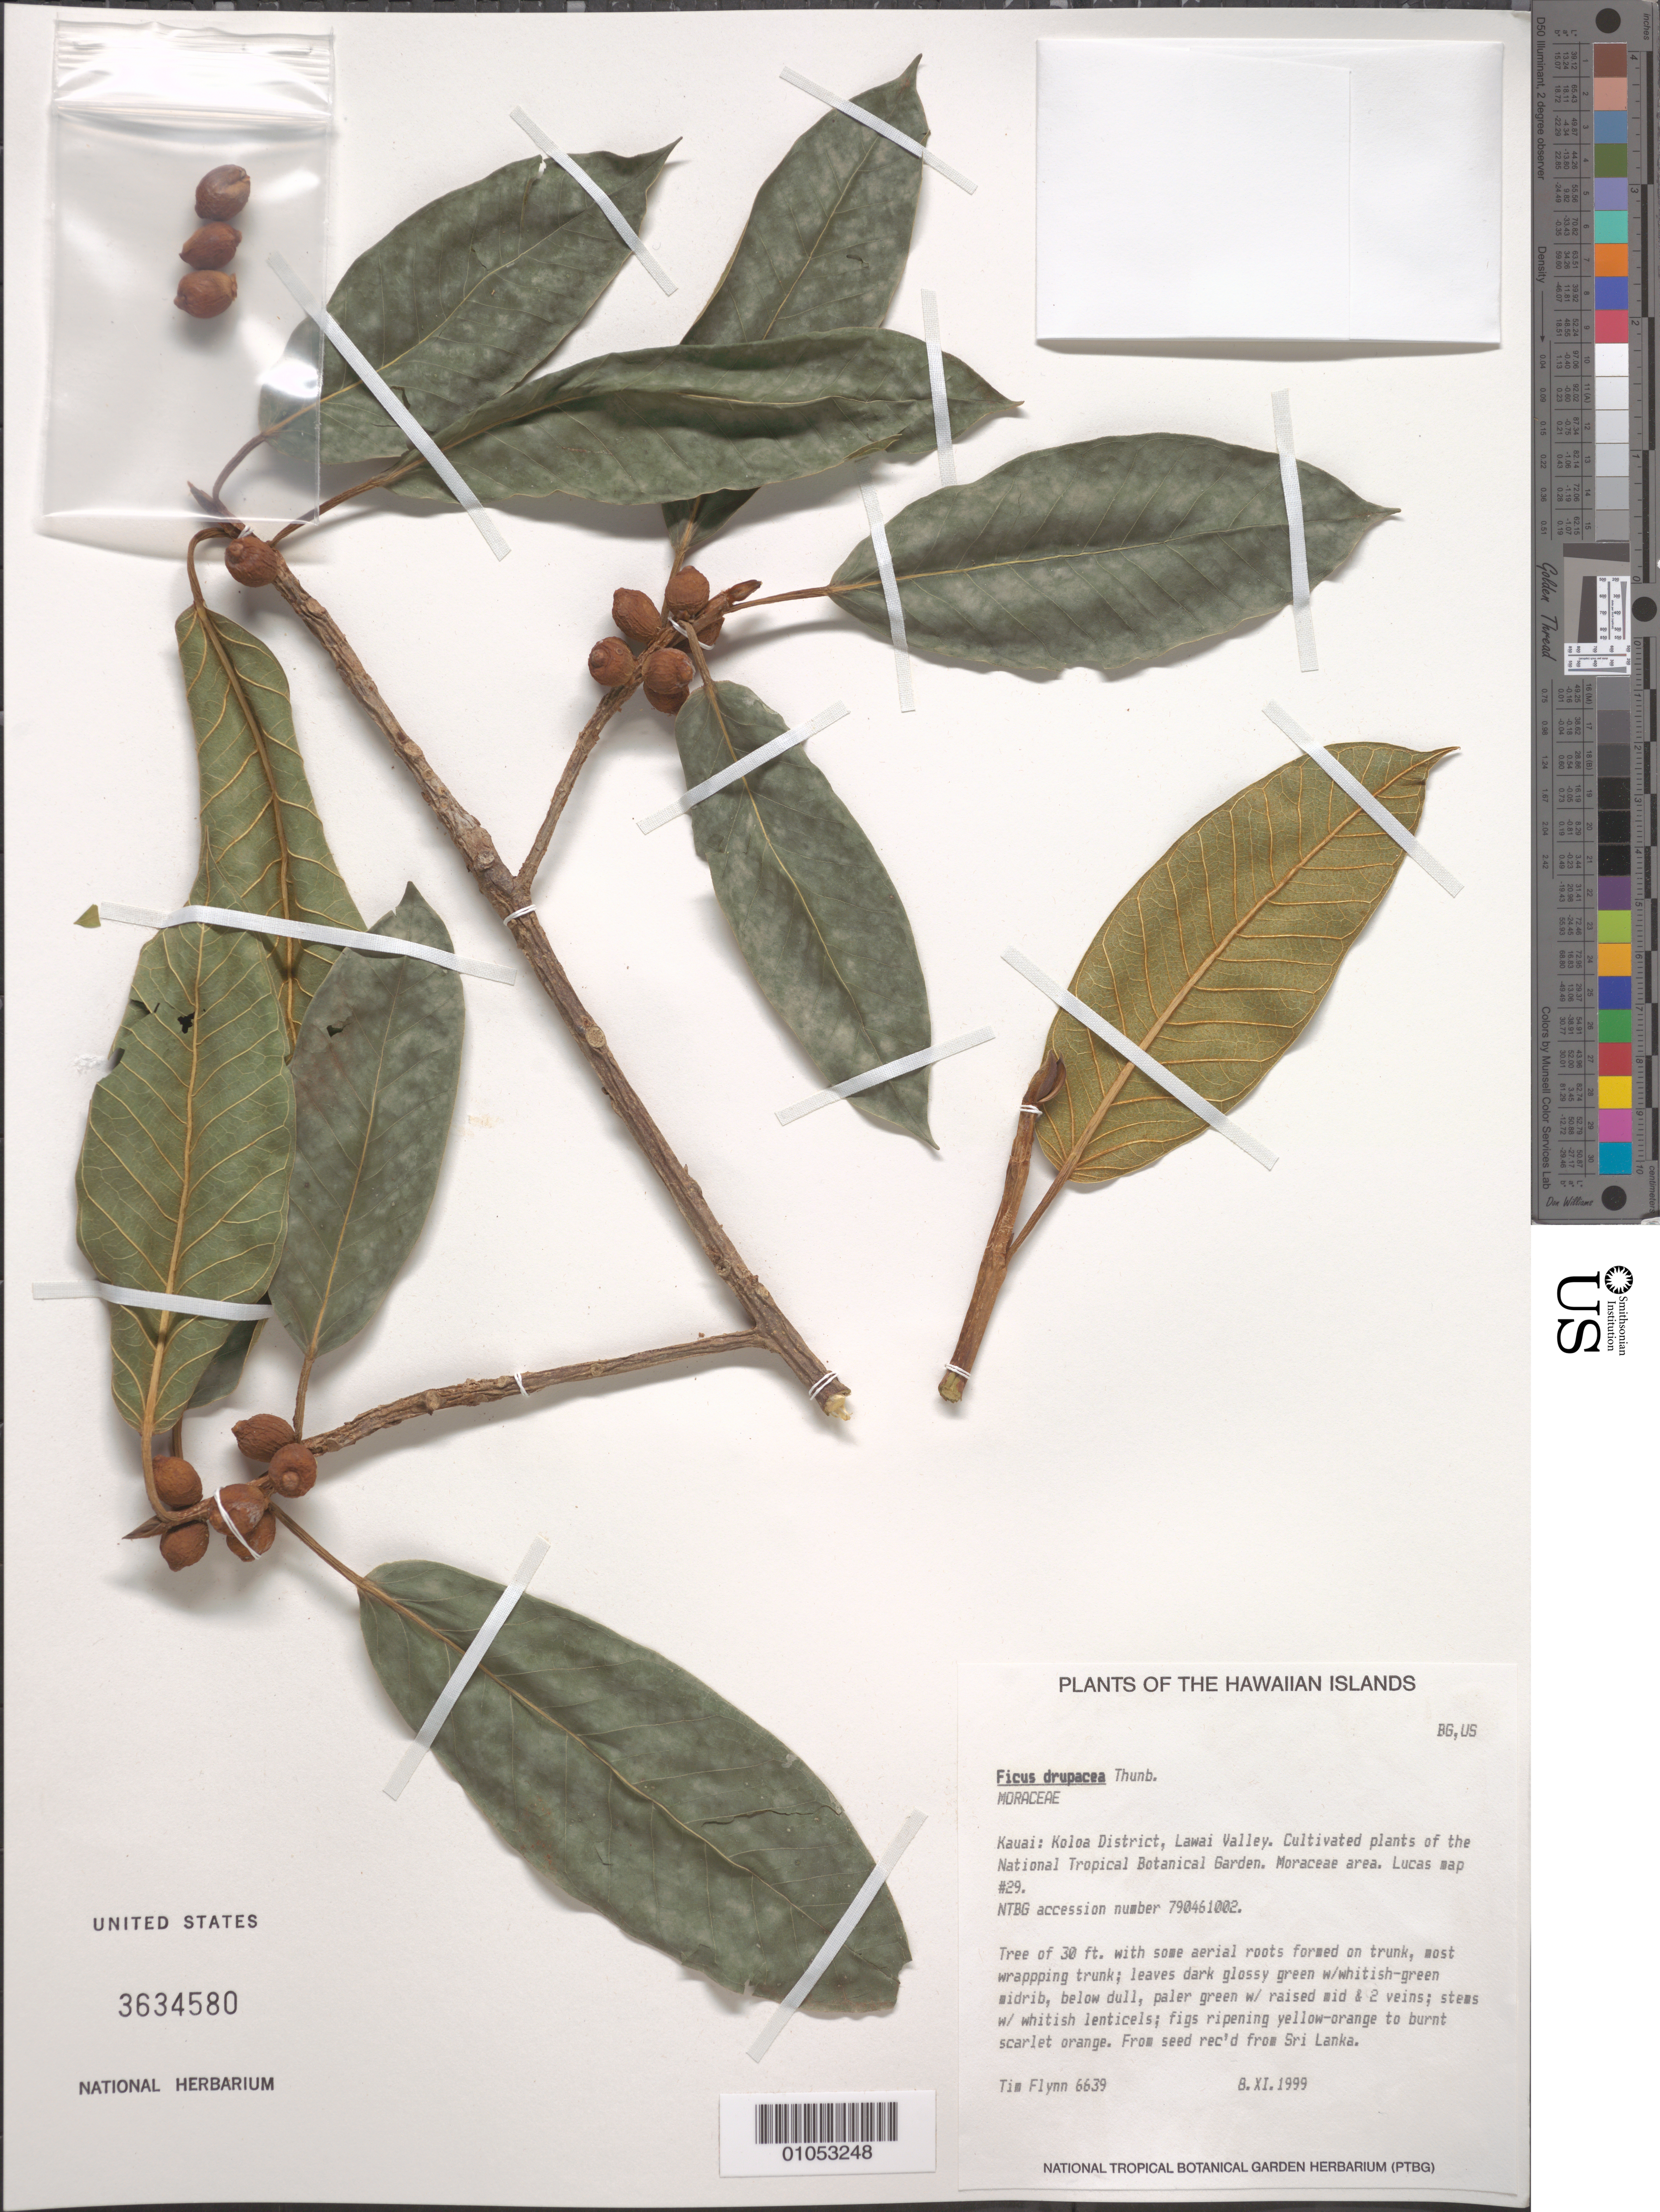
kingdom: Plantae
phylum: Tracheophyta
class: Magnoliopsida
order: Rosales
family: Moraceae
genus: Ficus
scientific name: Ficus drupacea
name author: Thunb.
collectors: T. W. Flynn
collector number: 6639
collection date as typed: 8 Nov 1999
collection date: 1999-11-08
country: United States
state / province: Hawaii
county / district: Kauai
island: Kaua'i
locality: Lawai Valley. Cultivated plants of the National Tropical Botanical Garden. NTBG accession #790461002.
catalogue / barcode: US 3634580